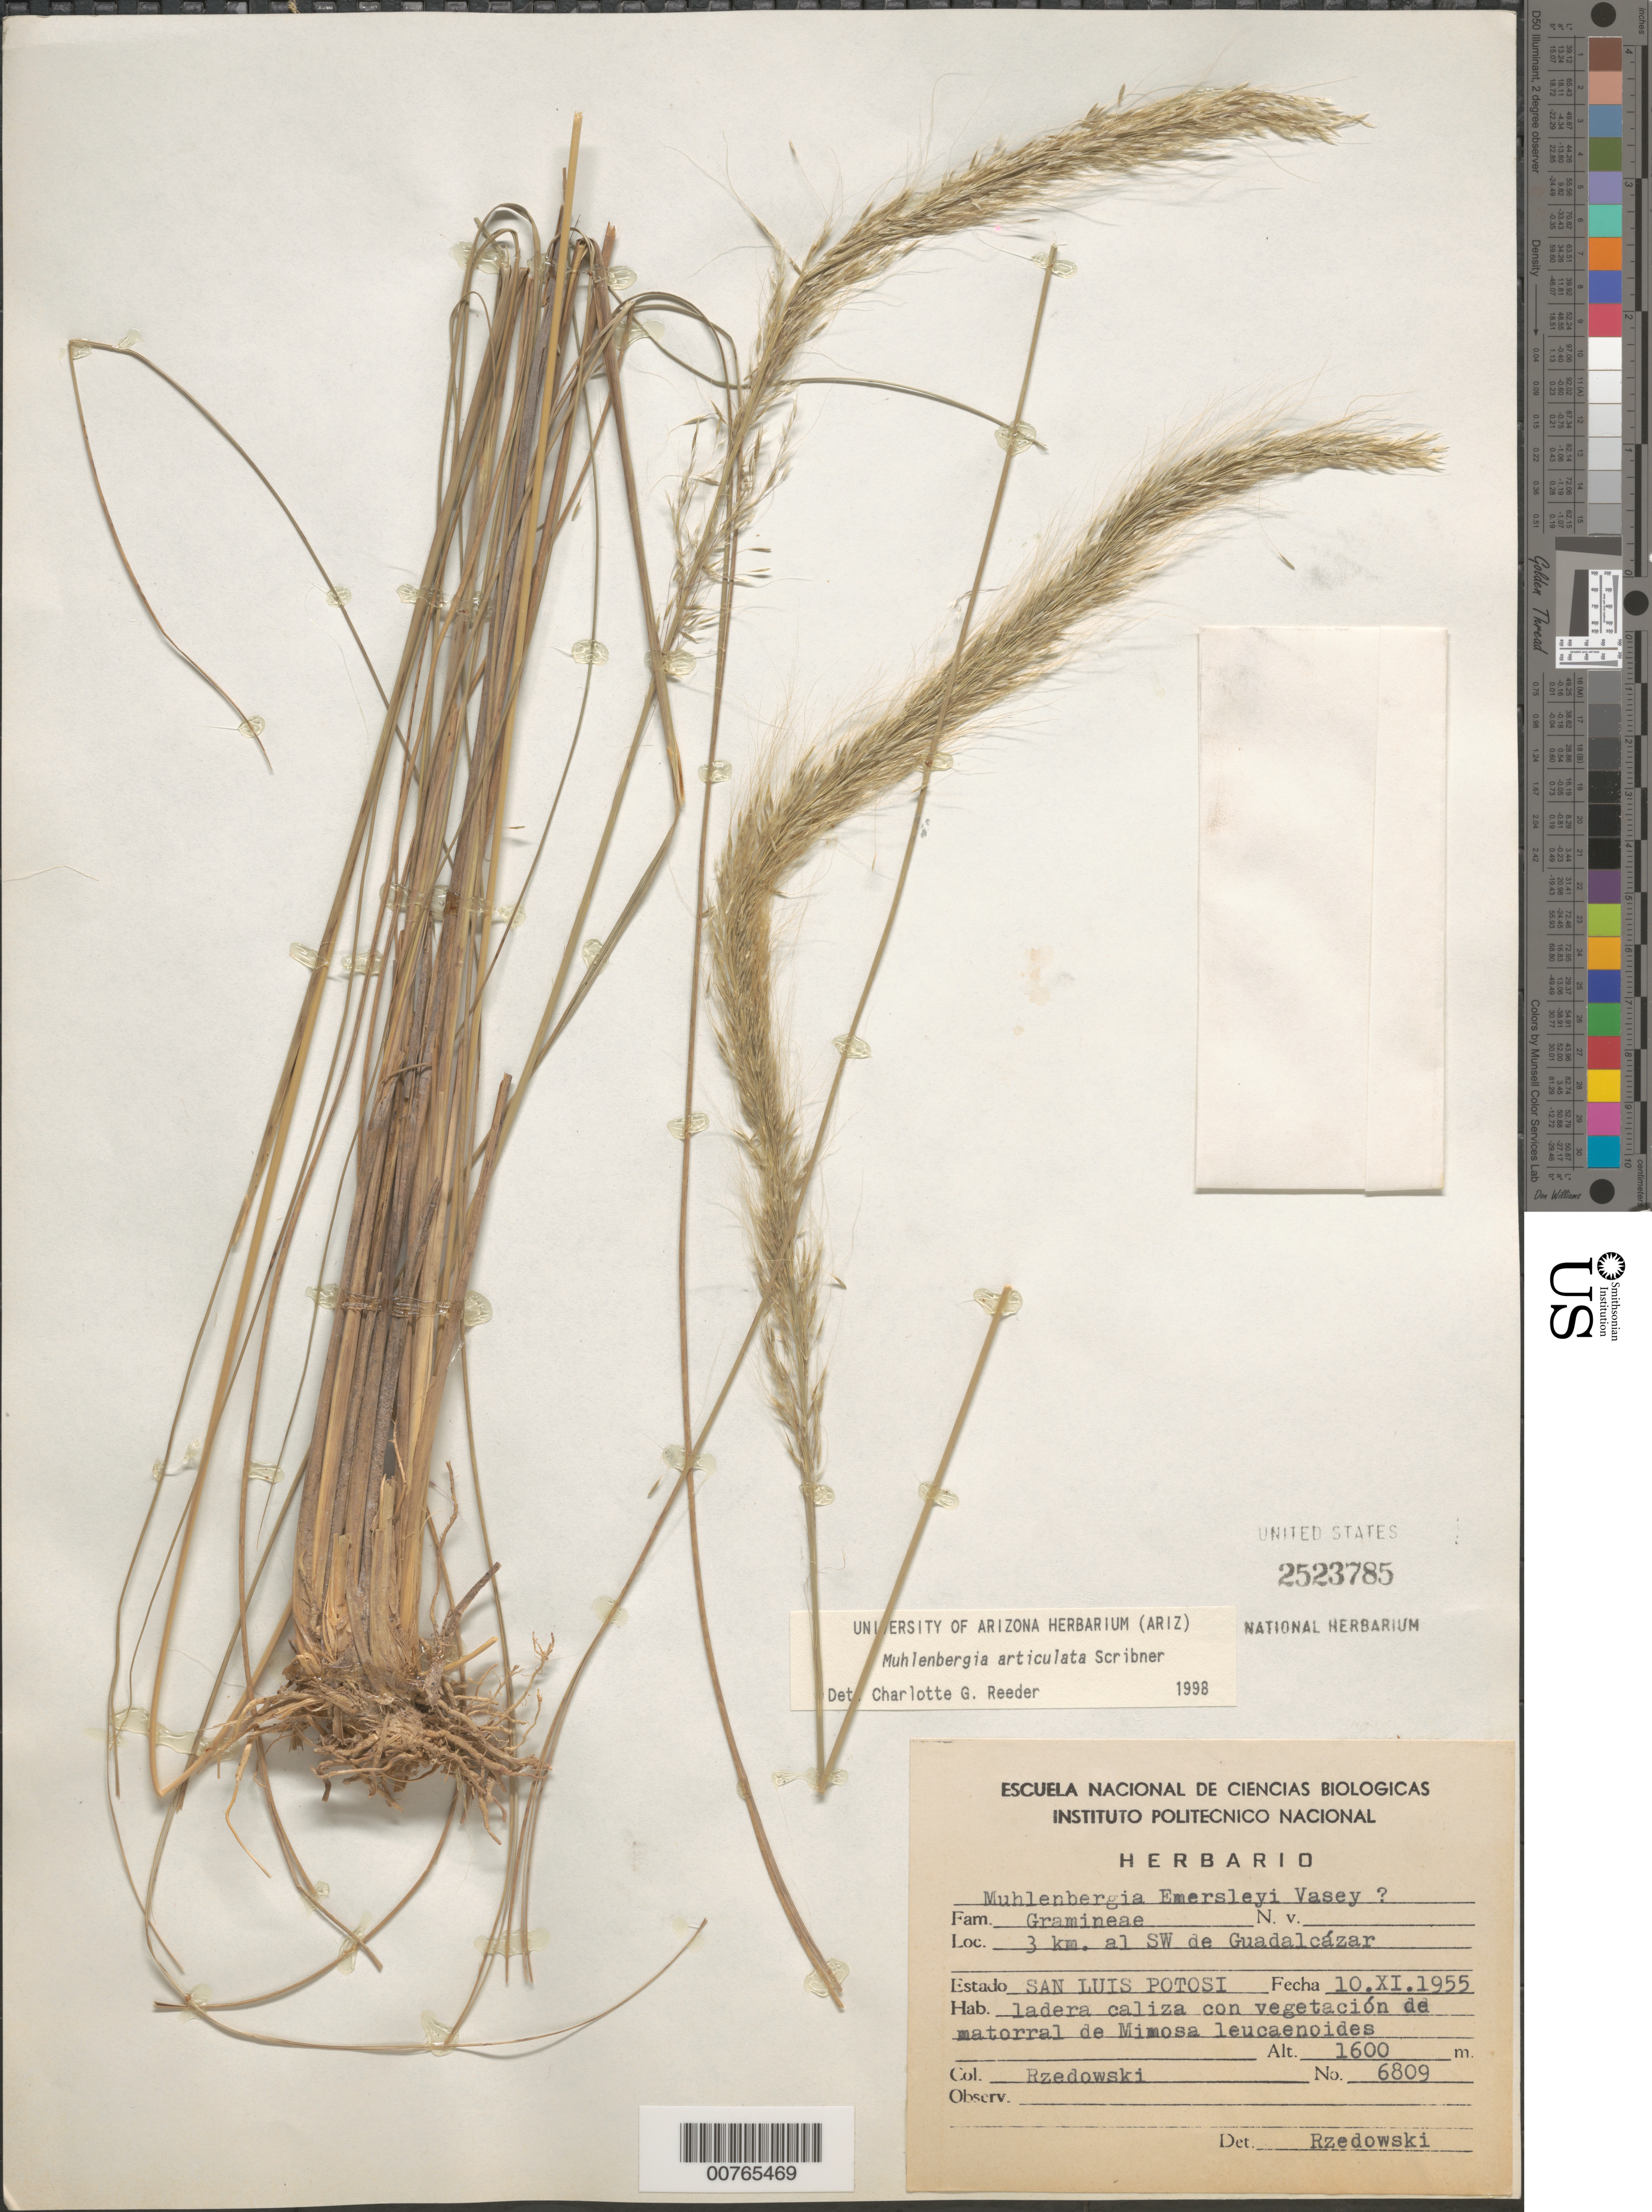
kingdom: Plantae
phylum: Tracheophyta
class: Liliopsida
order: Poales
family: Poaceae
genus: Muhlenbergia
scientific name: Muhlenbergia articulata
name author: Scribn.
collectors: J. Rzedowski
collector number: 6809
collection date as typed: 10 Nov 1955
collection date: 1955-11-10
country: Mexico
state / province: San Luis Potosi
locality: SW of Guadalcazar.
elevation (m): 1600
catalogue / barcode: US 2523785